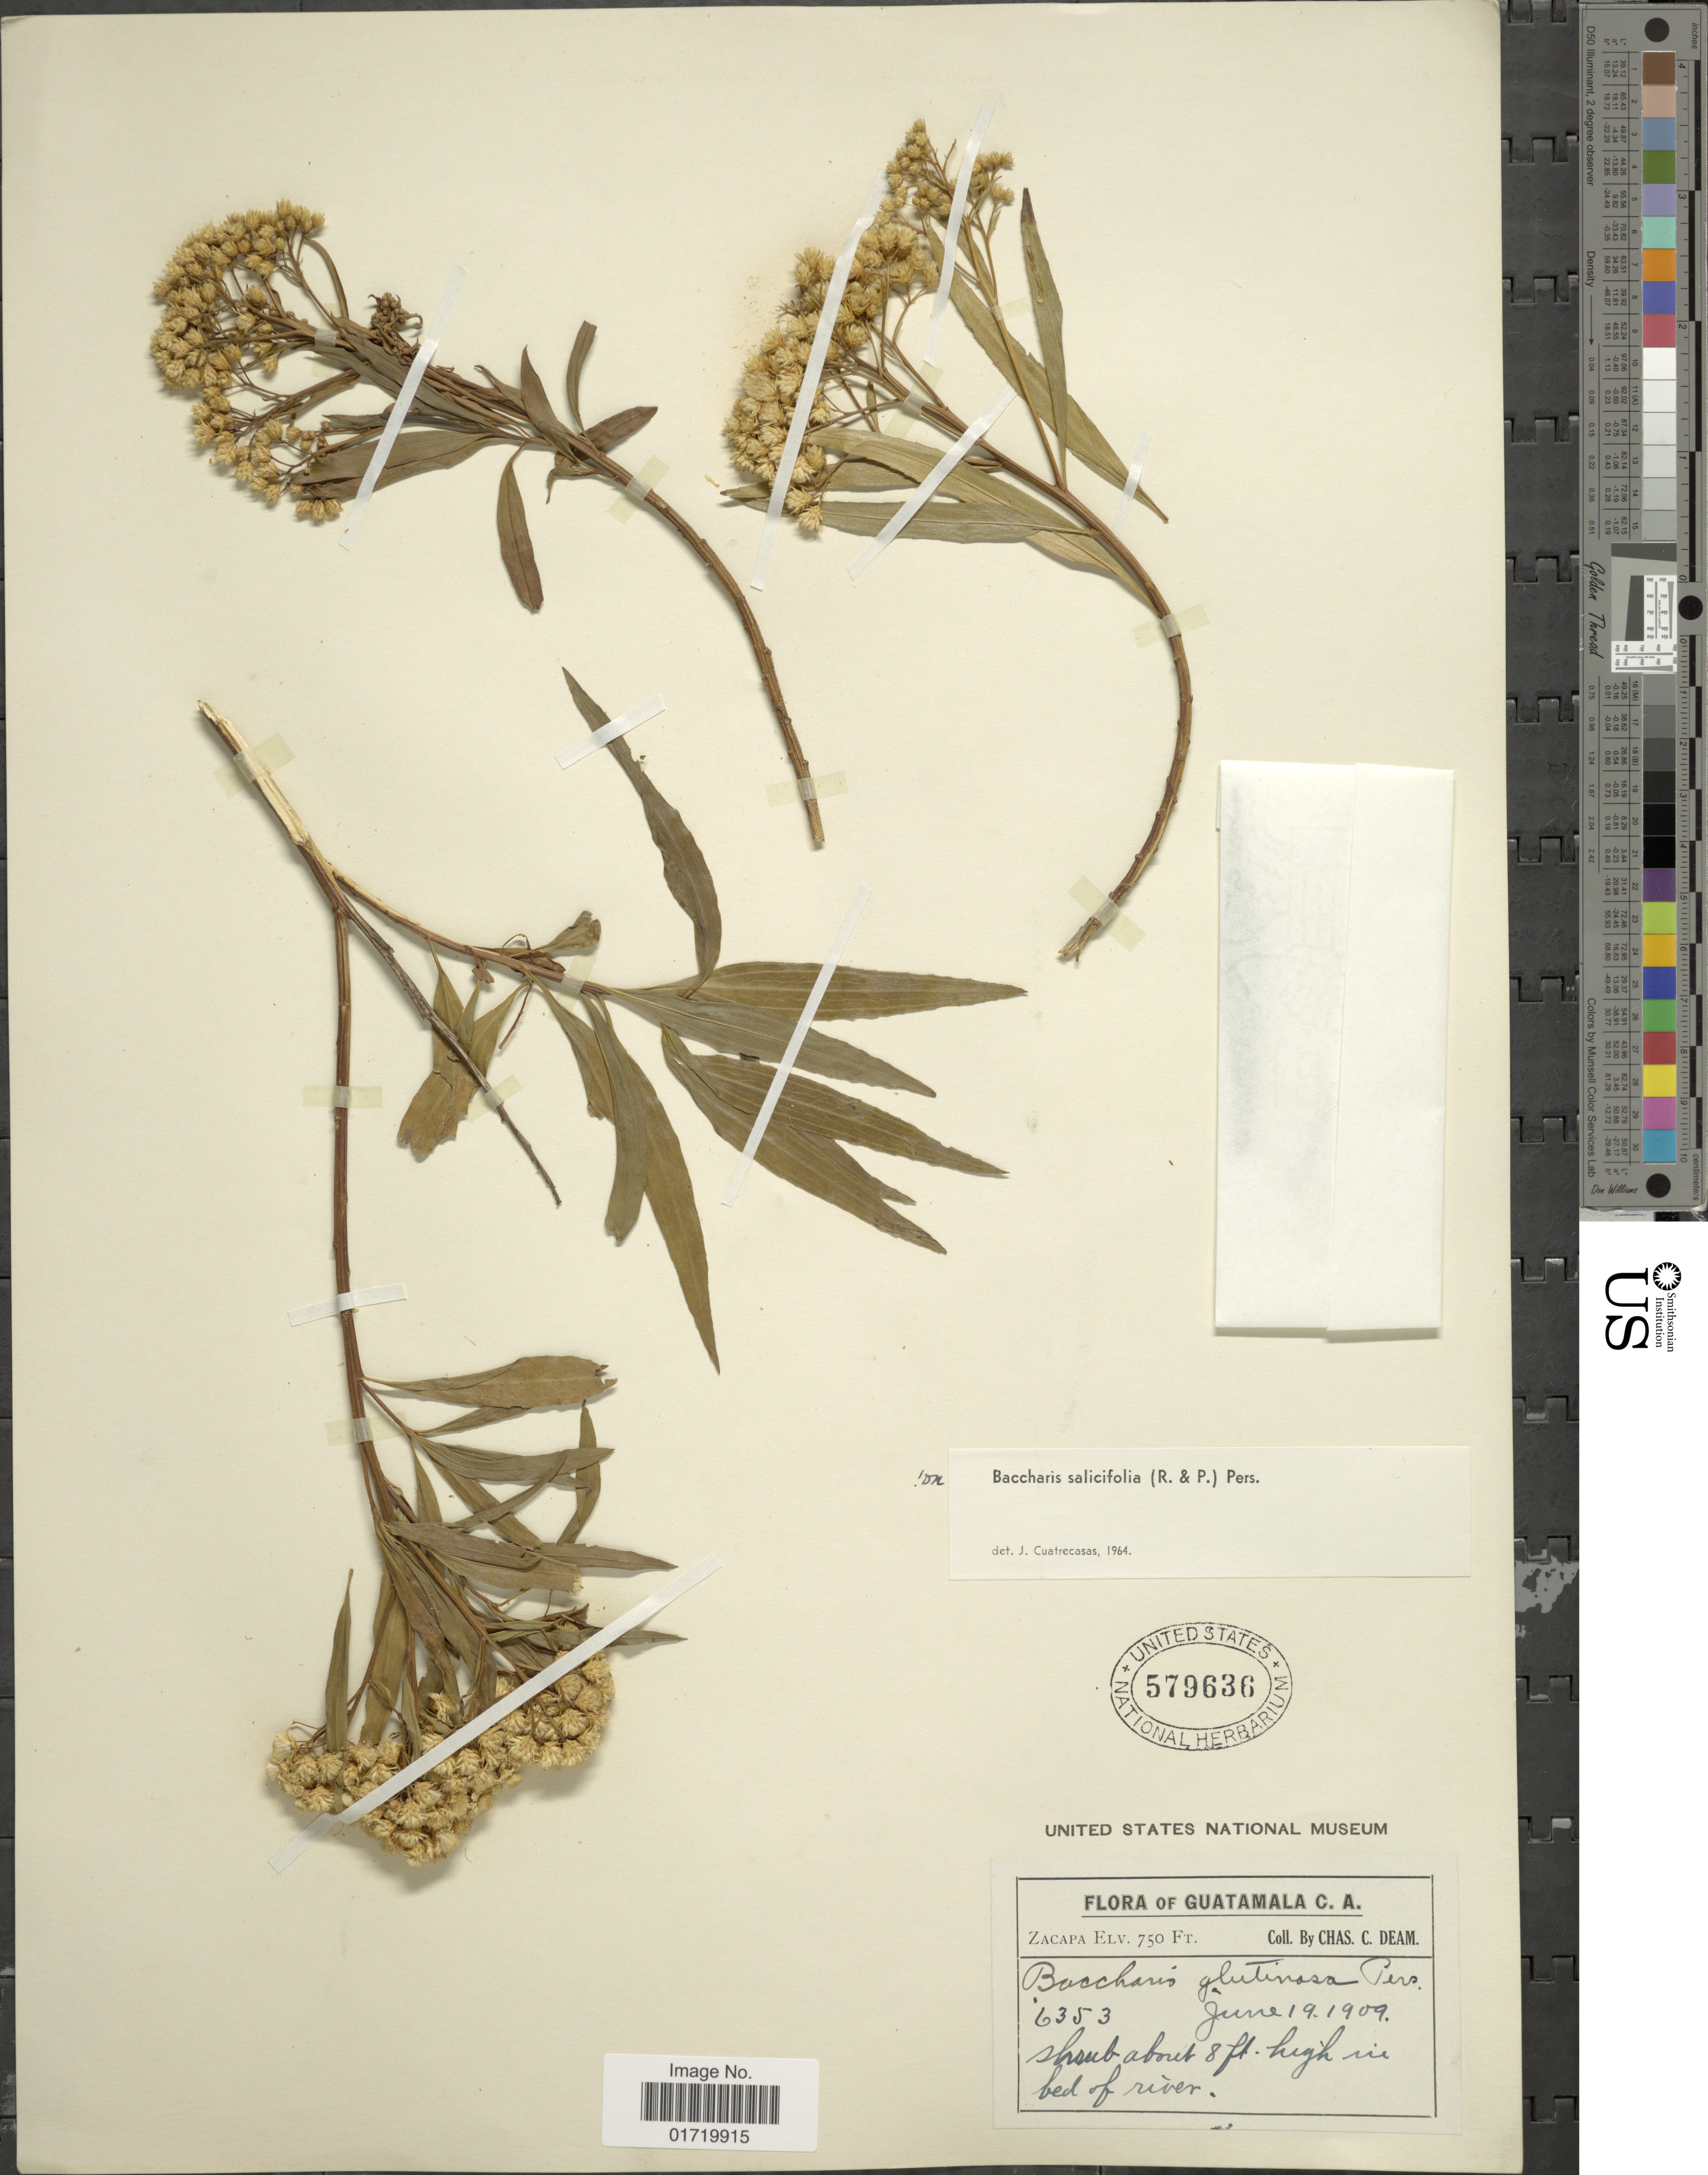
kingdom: Plantae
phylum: Tracheophyta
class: Magnoliopsida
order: Asterales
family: Asteraceae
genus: Baccharis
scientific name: Baccharis salicifolia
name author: (Ruiz & Pav.) Pers.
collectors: C. C. Deam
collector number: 6353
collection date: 1909-06-19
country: Guatemala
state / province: Zacapa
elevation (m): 229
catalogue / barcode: US 579636